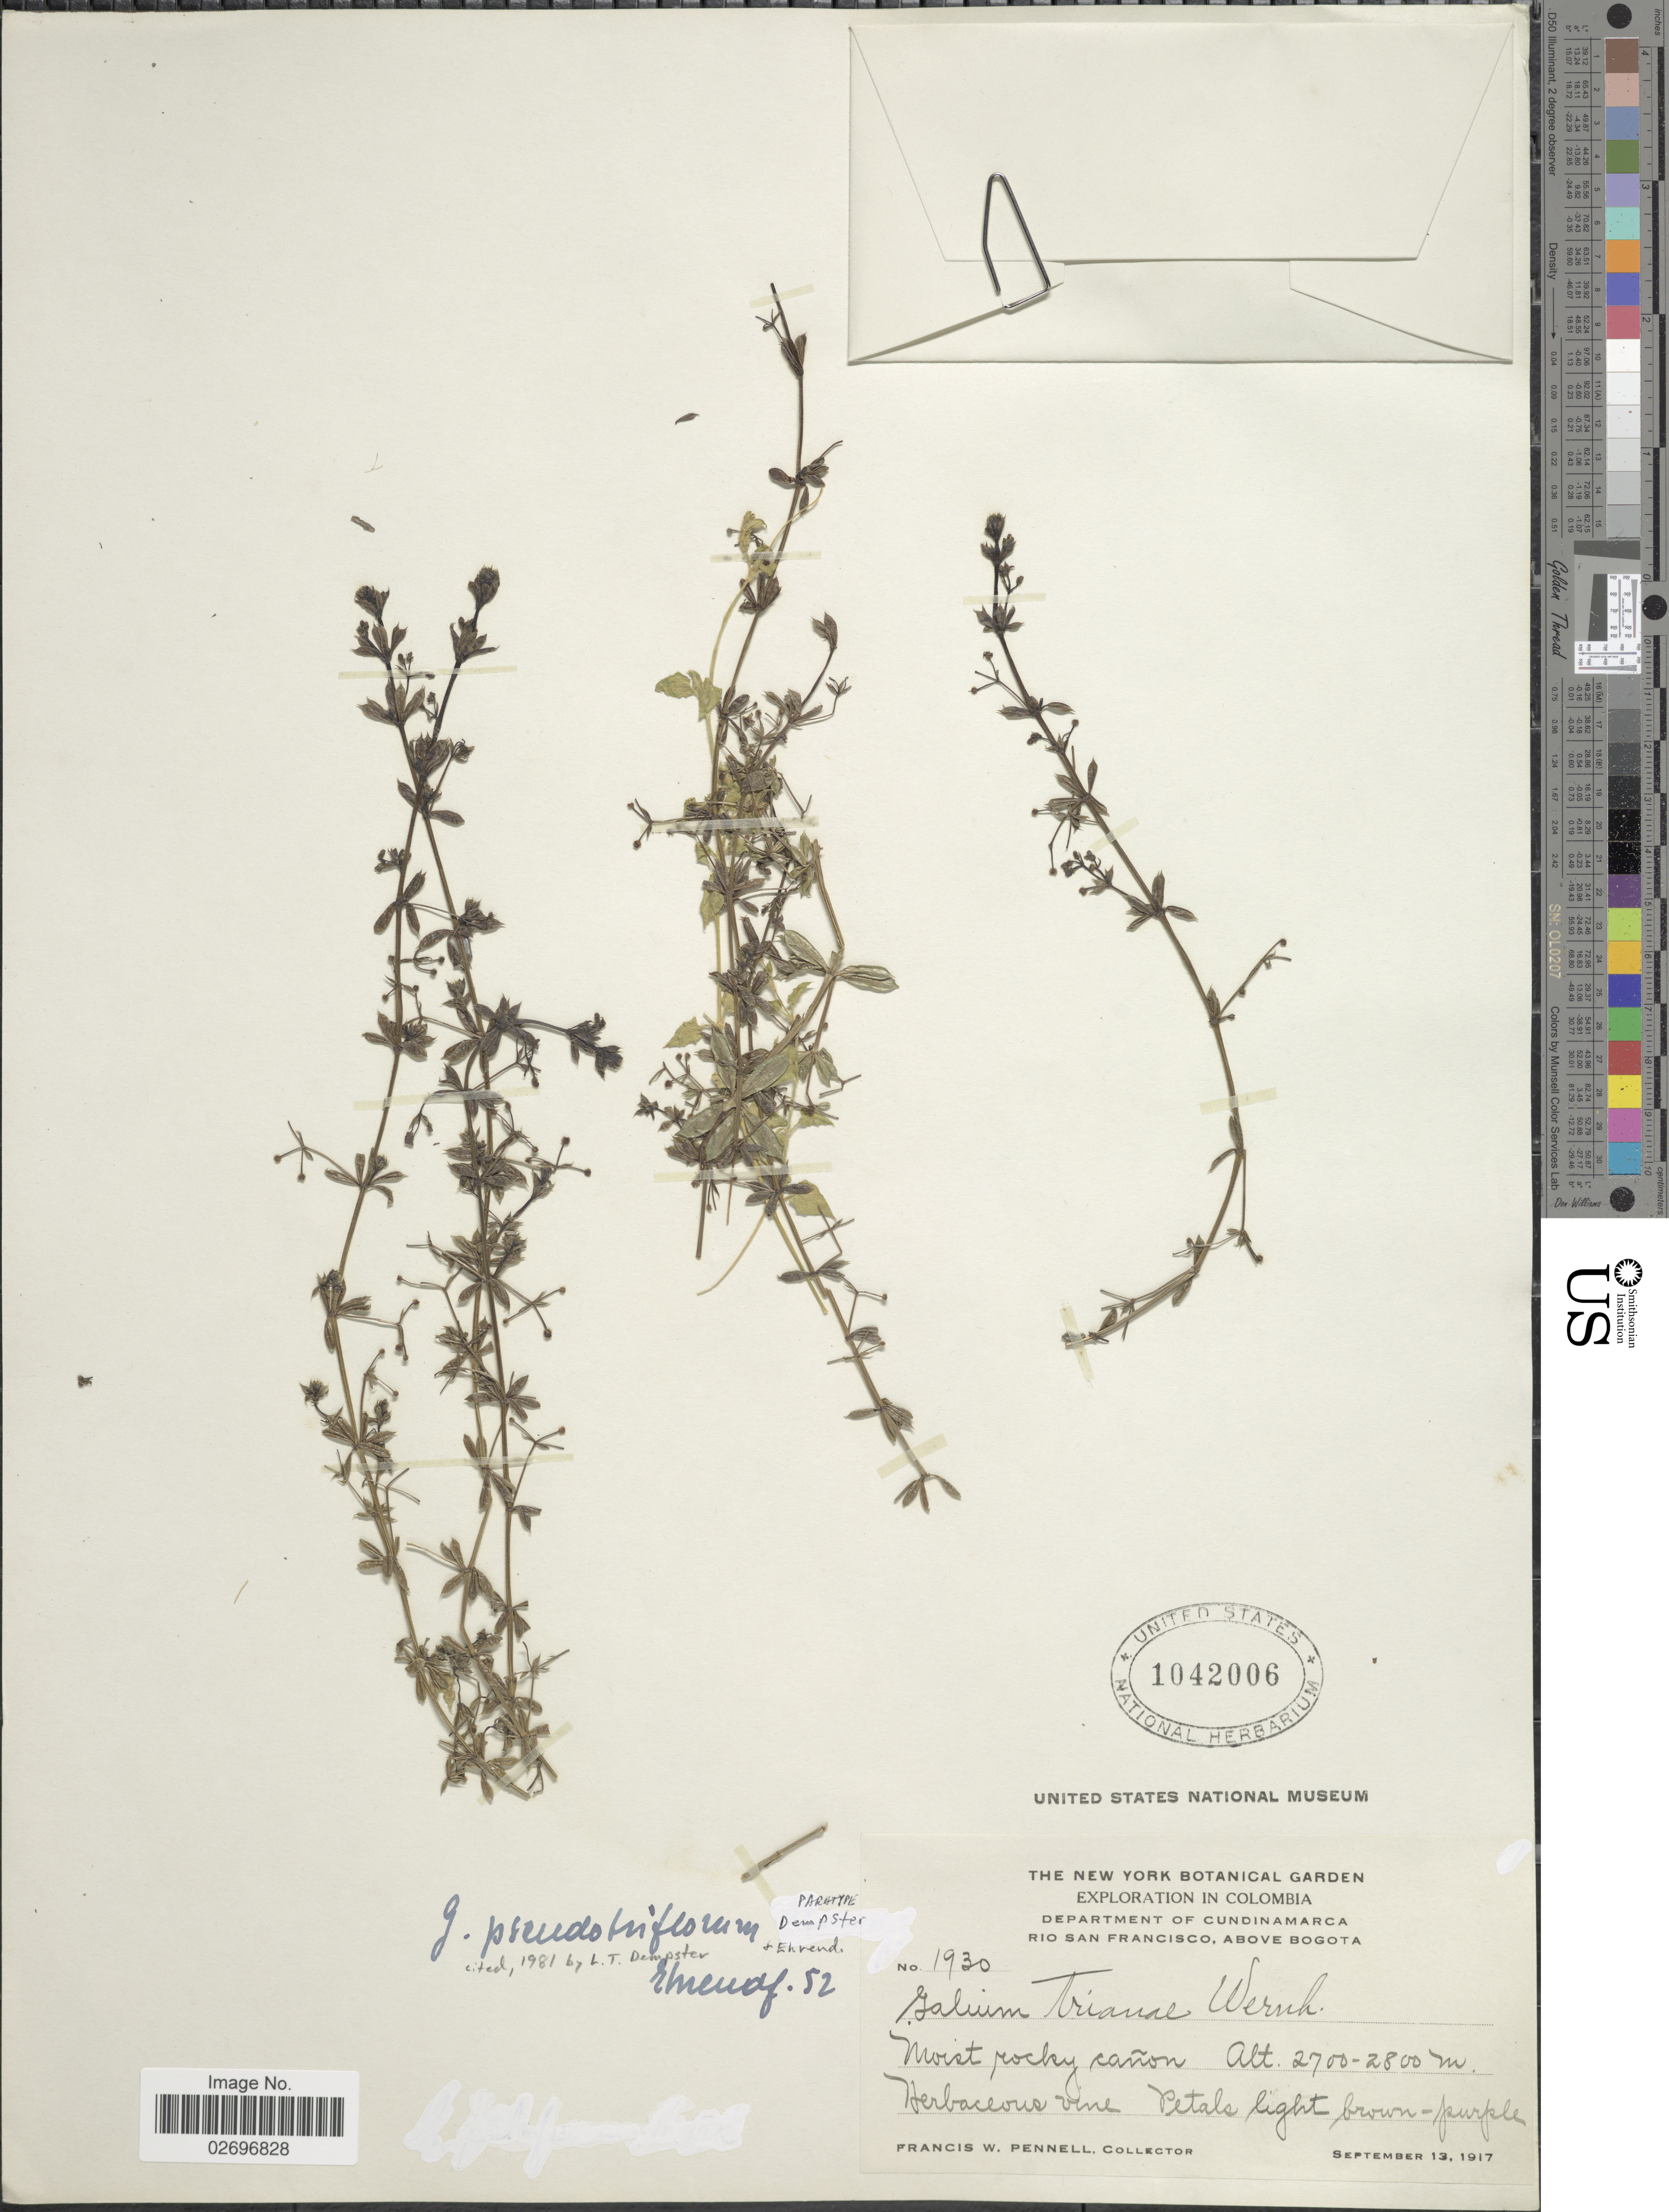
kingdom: Plantae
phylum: Tracheophyta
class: Magnoliopsida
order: Gentianales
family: Rubiaceae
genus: Galium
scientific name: Galium pseudotriflorum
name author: Dempster & Ehrend.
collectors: F. W. Pennell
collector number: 1930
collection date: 1917-09-13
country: Colombia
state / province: Cundinamarca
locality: Department of Cundinamarca, Rio San Francisco, above Bogota, Moist rocky cañon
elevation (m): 2700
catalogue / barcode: US 1042006